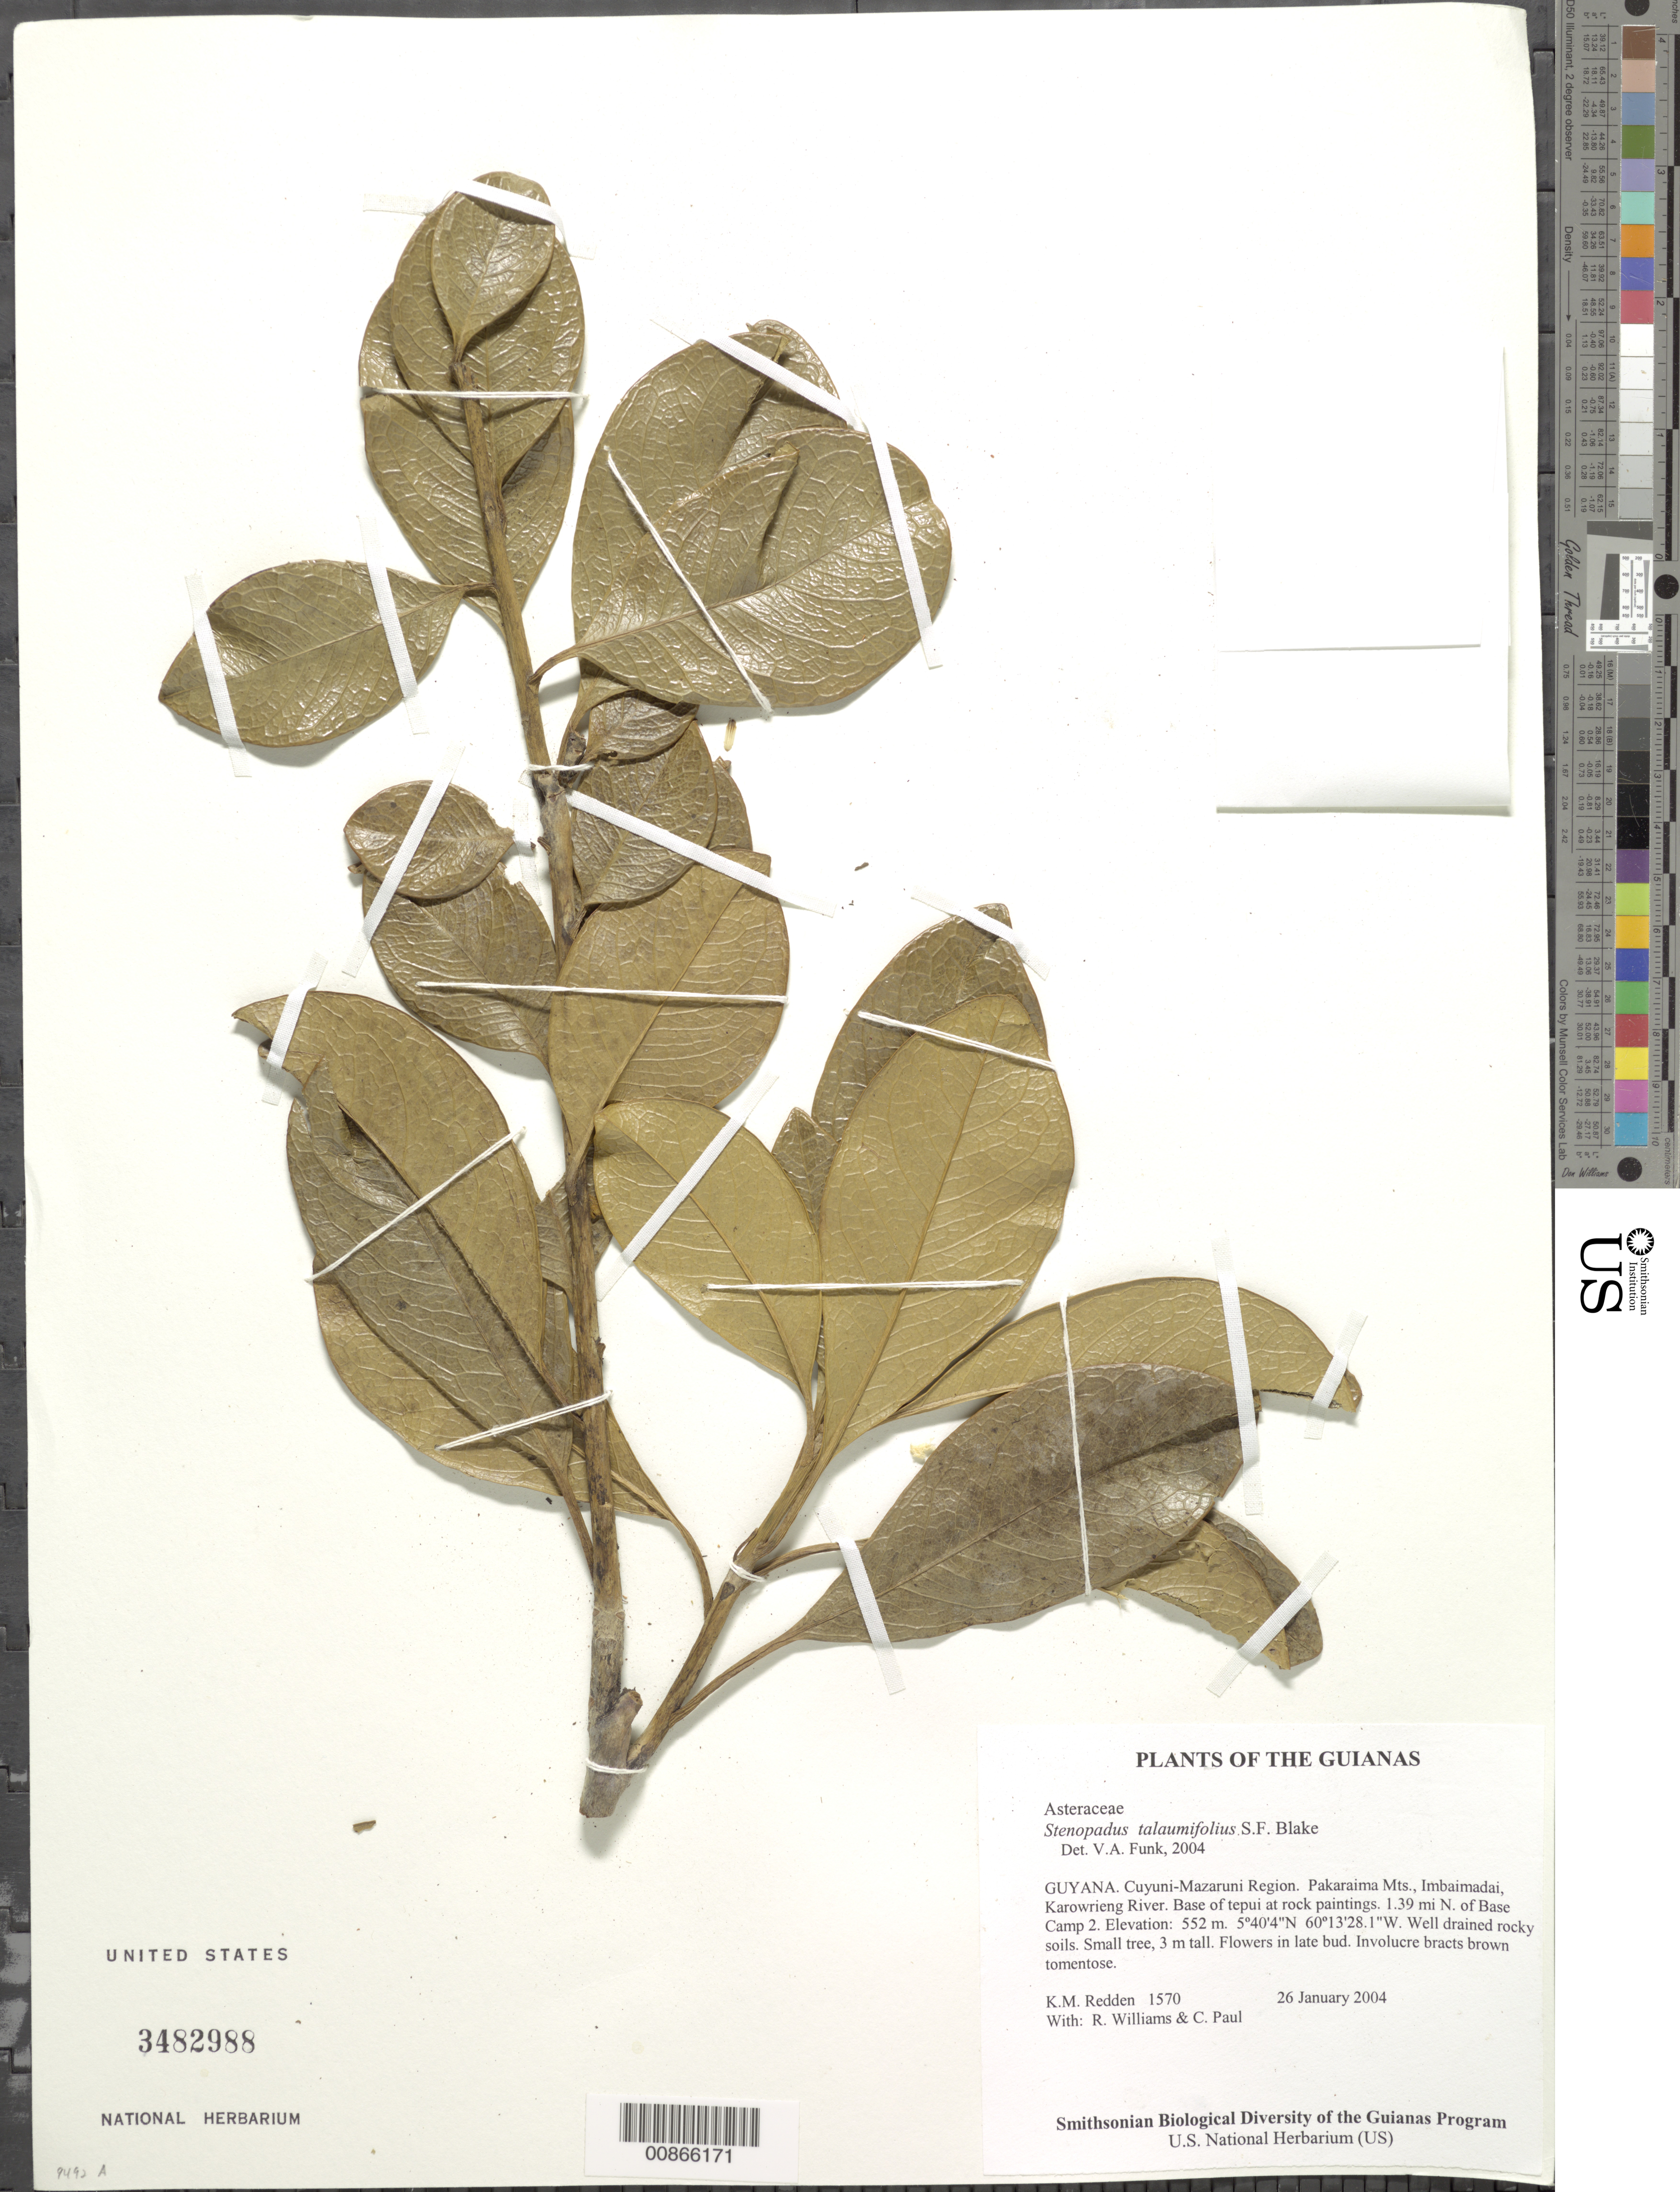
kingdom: Plantae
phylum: Tracheophyta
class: Magnoliopsida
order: Asterales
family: Asteraceae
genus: Stenopadus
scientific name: Stenopadus talaumifolius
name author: S.F. Blake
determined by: Funk, Vicki A., (BOT), Smithsonian Institution - National Museum of Natural History (UNITED STATES)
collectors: K. M. Redden, R. Williams & C. Paul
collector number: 1570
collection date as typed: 26 January 2004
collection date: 2004-01-26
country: Guyana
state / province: Cuyuni-Mazaruni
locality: Pakaraima Mts., Imbaimadai, Karowrieng River. Base of tepui at rock paintings. 1.39 mi N. of Base Camp 2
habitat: Well drained rocky soils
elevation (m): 552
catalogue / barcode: US 3482988